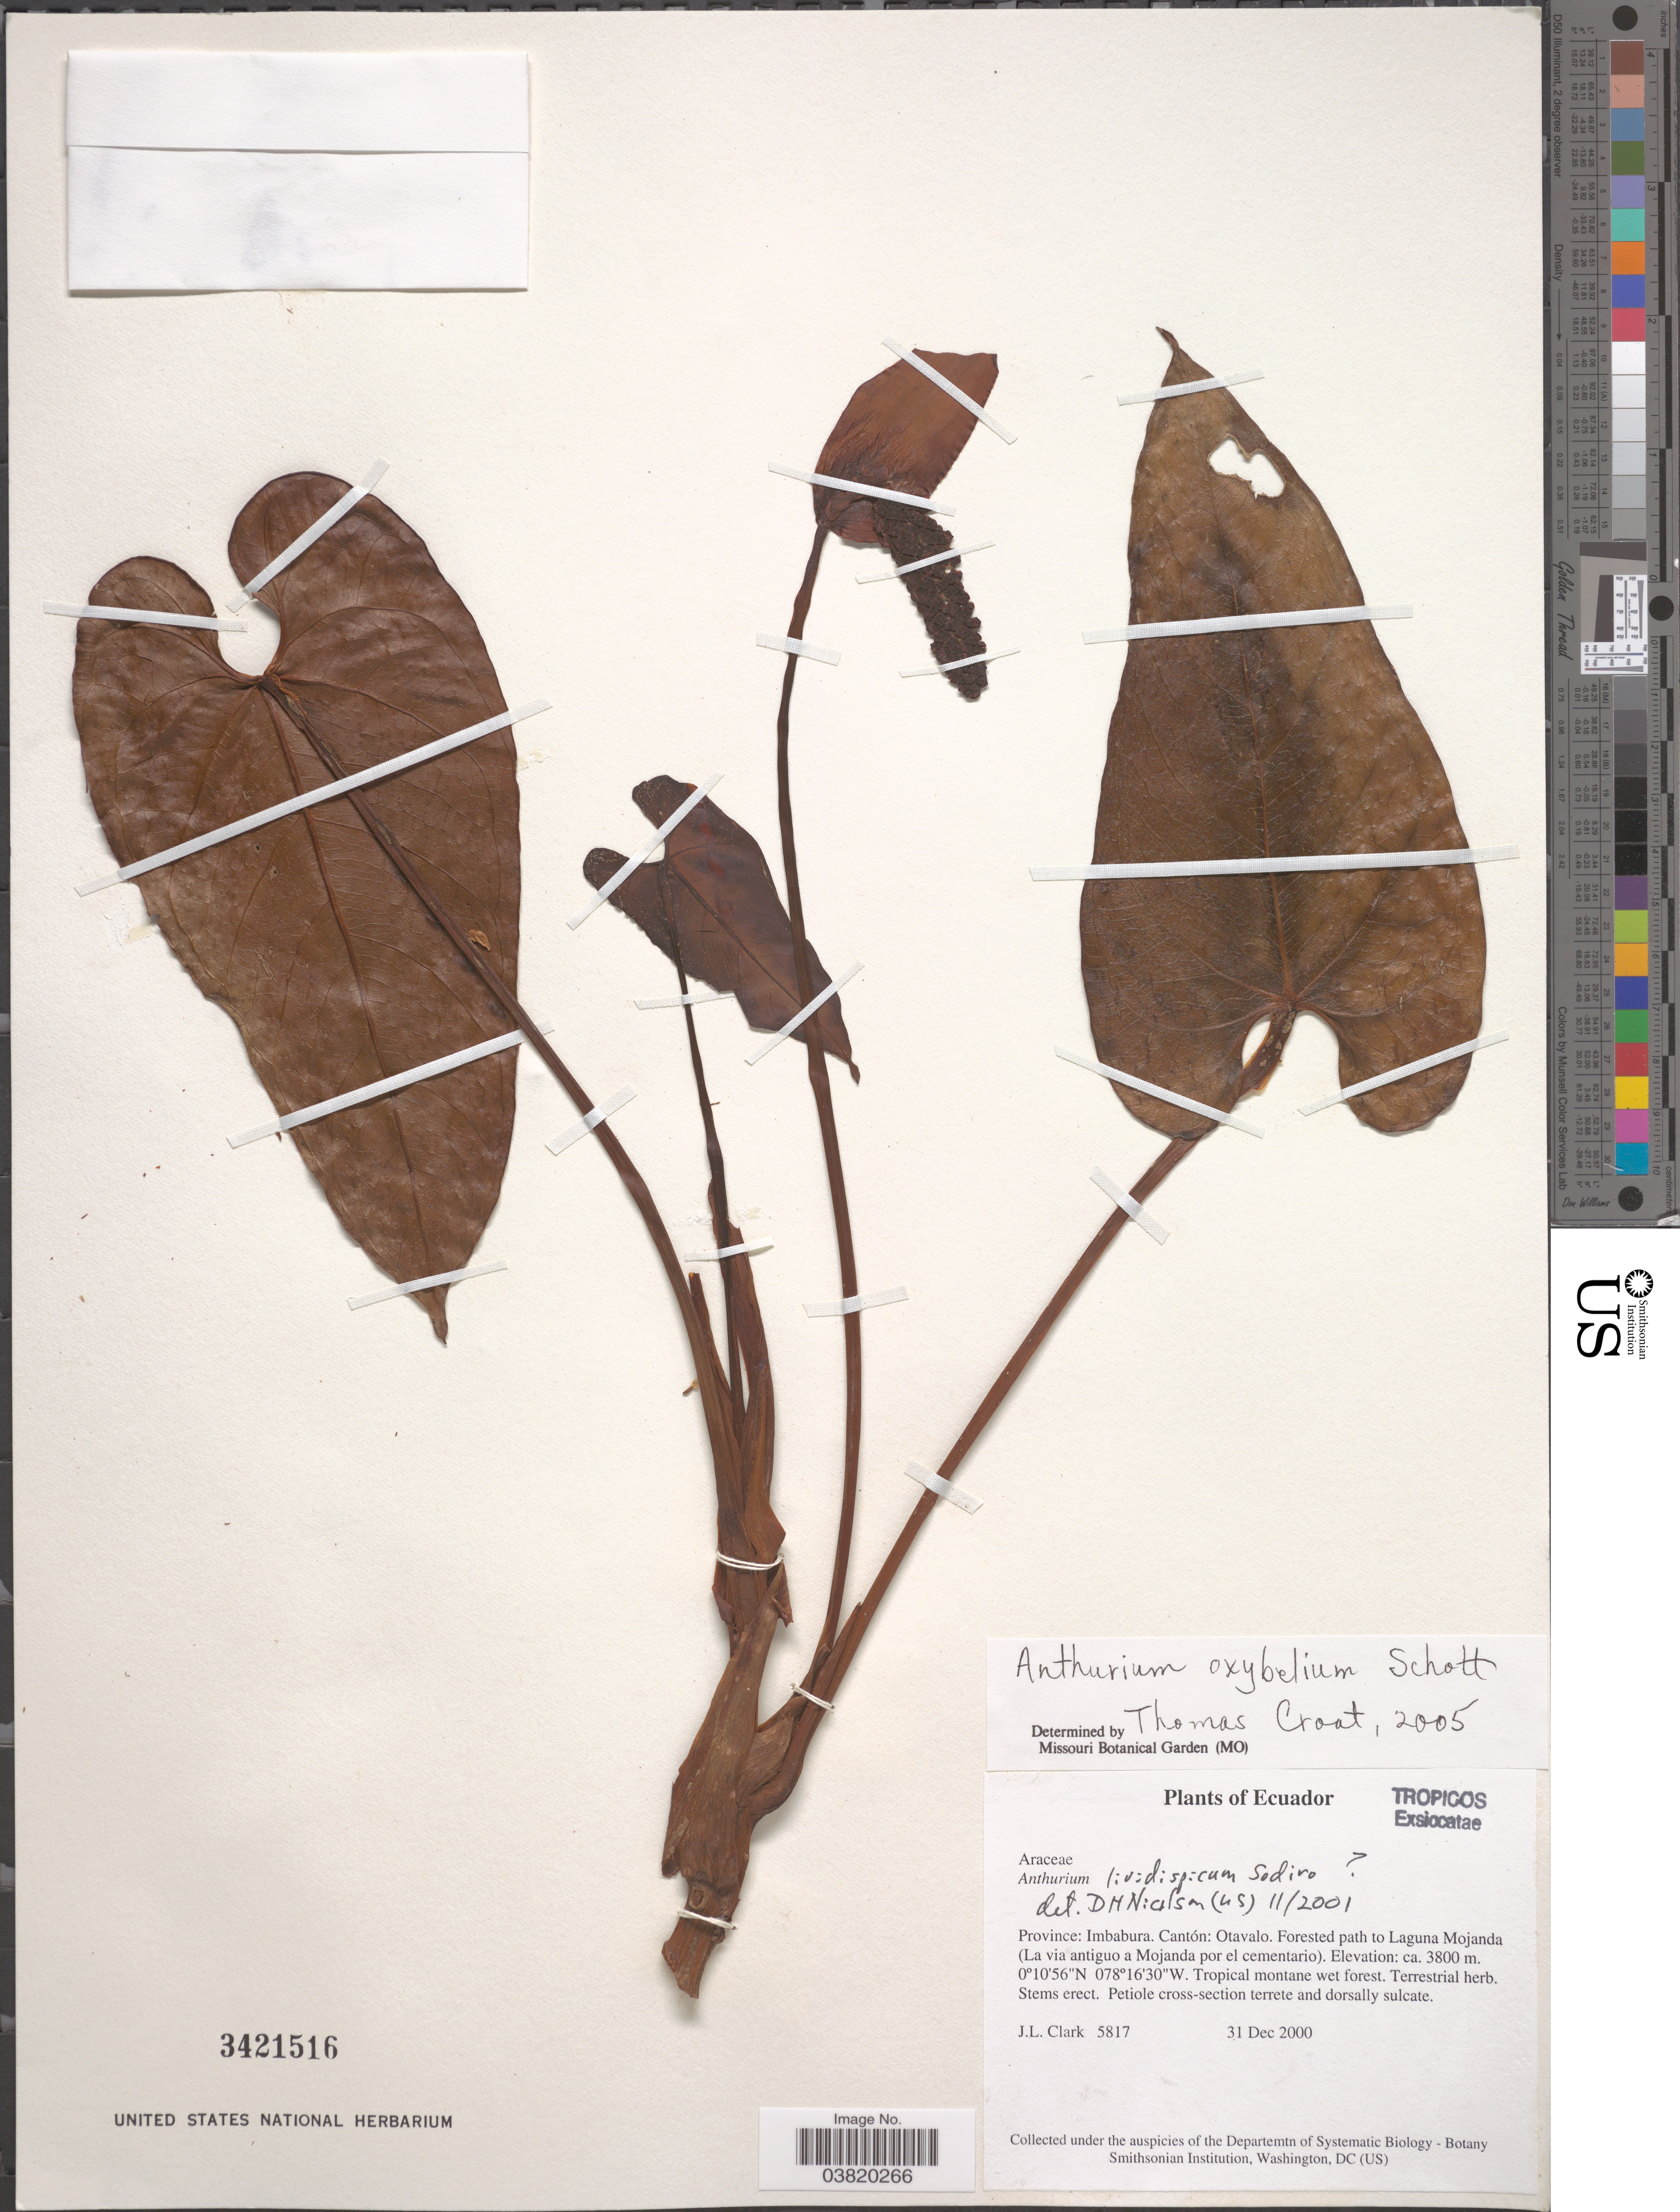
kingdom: Plantae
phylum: Tracheophyta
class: Liliopsida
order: Alismatales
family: Araceae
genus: Anthurium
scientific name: Anthurium oxybelium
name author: Schott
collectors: J. L. Clark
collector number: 5817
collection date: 2000-12-31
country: Ecuador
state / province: Imbabura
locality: Cantón: Otavalo. Forested path to Laguna Mojanda (La via antiguo a Mojanda por el cementario).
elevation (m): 3800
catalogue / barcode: US 3421516